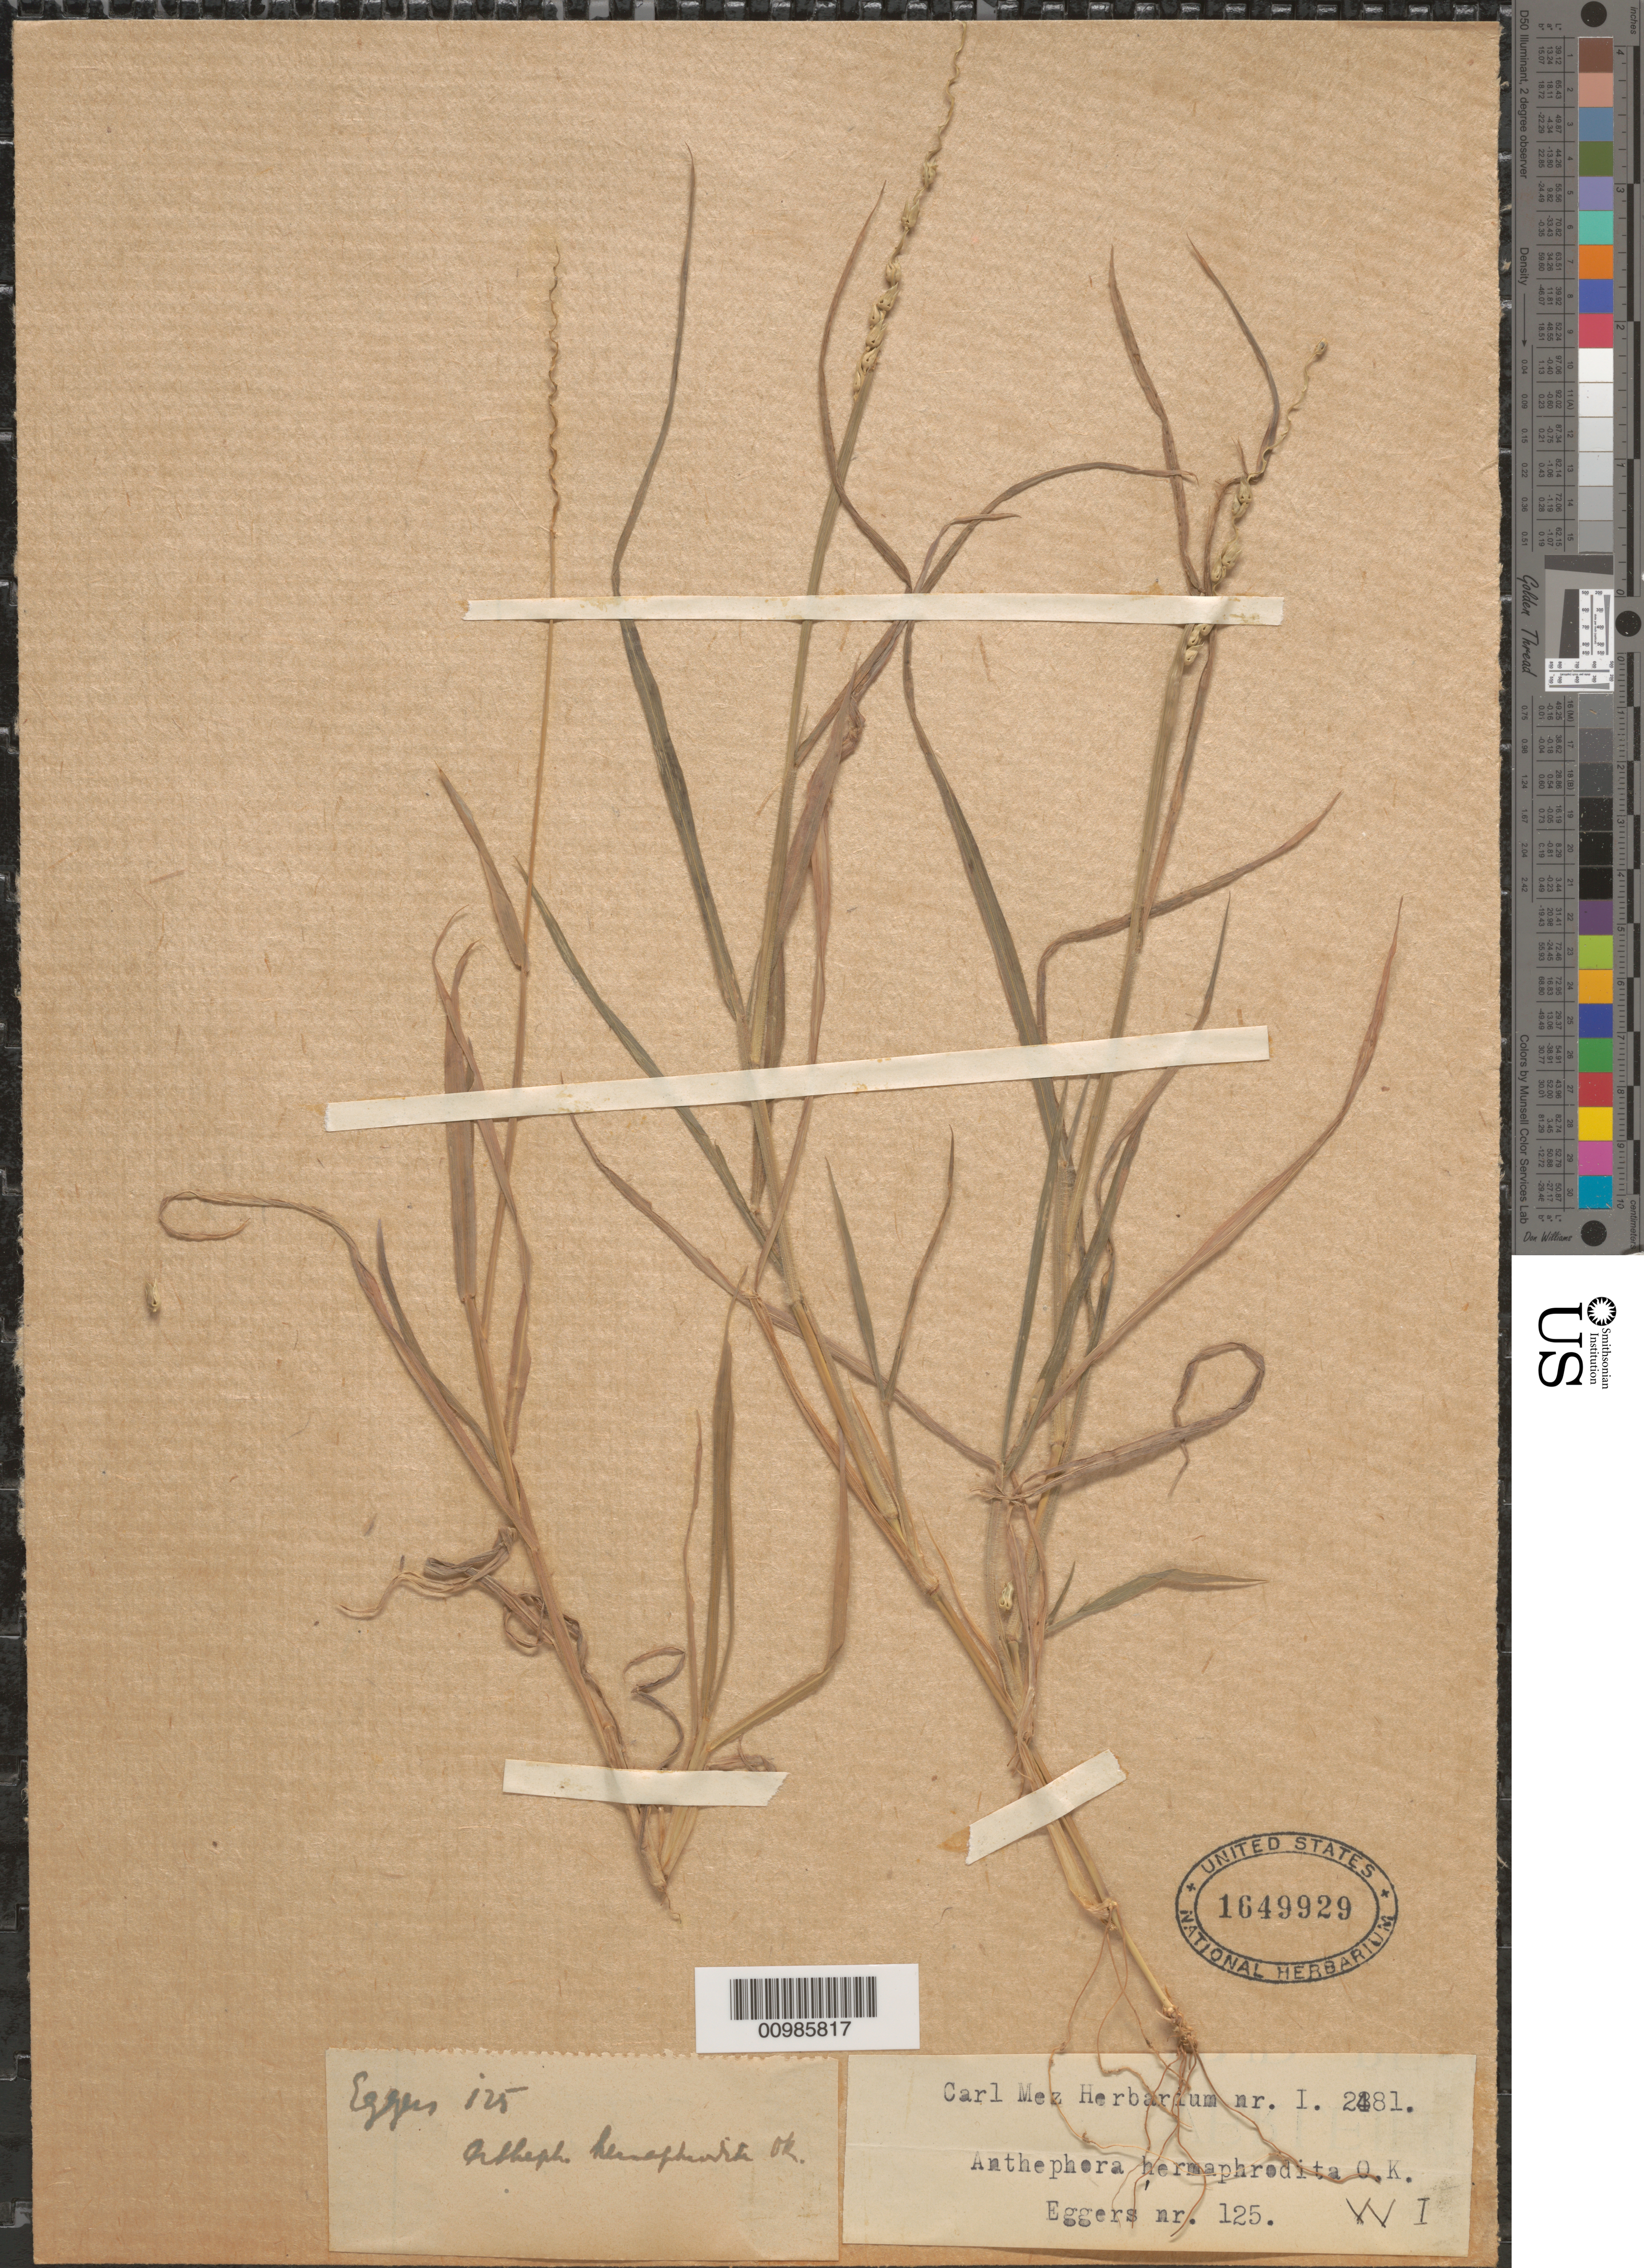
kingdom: Plantae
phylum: Tracheophyta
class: Liliopsida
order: Poales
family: Poaceae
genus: Anthephora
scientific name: Anthephora hermaphrodita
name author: (L.) Kuntze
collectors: H. F. A. von Eggers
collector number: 125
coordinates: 0 N, 0 E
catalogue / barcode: US 1649929